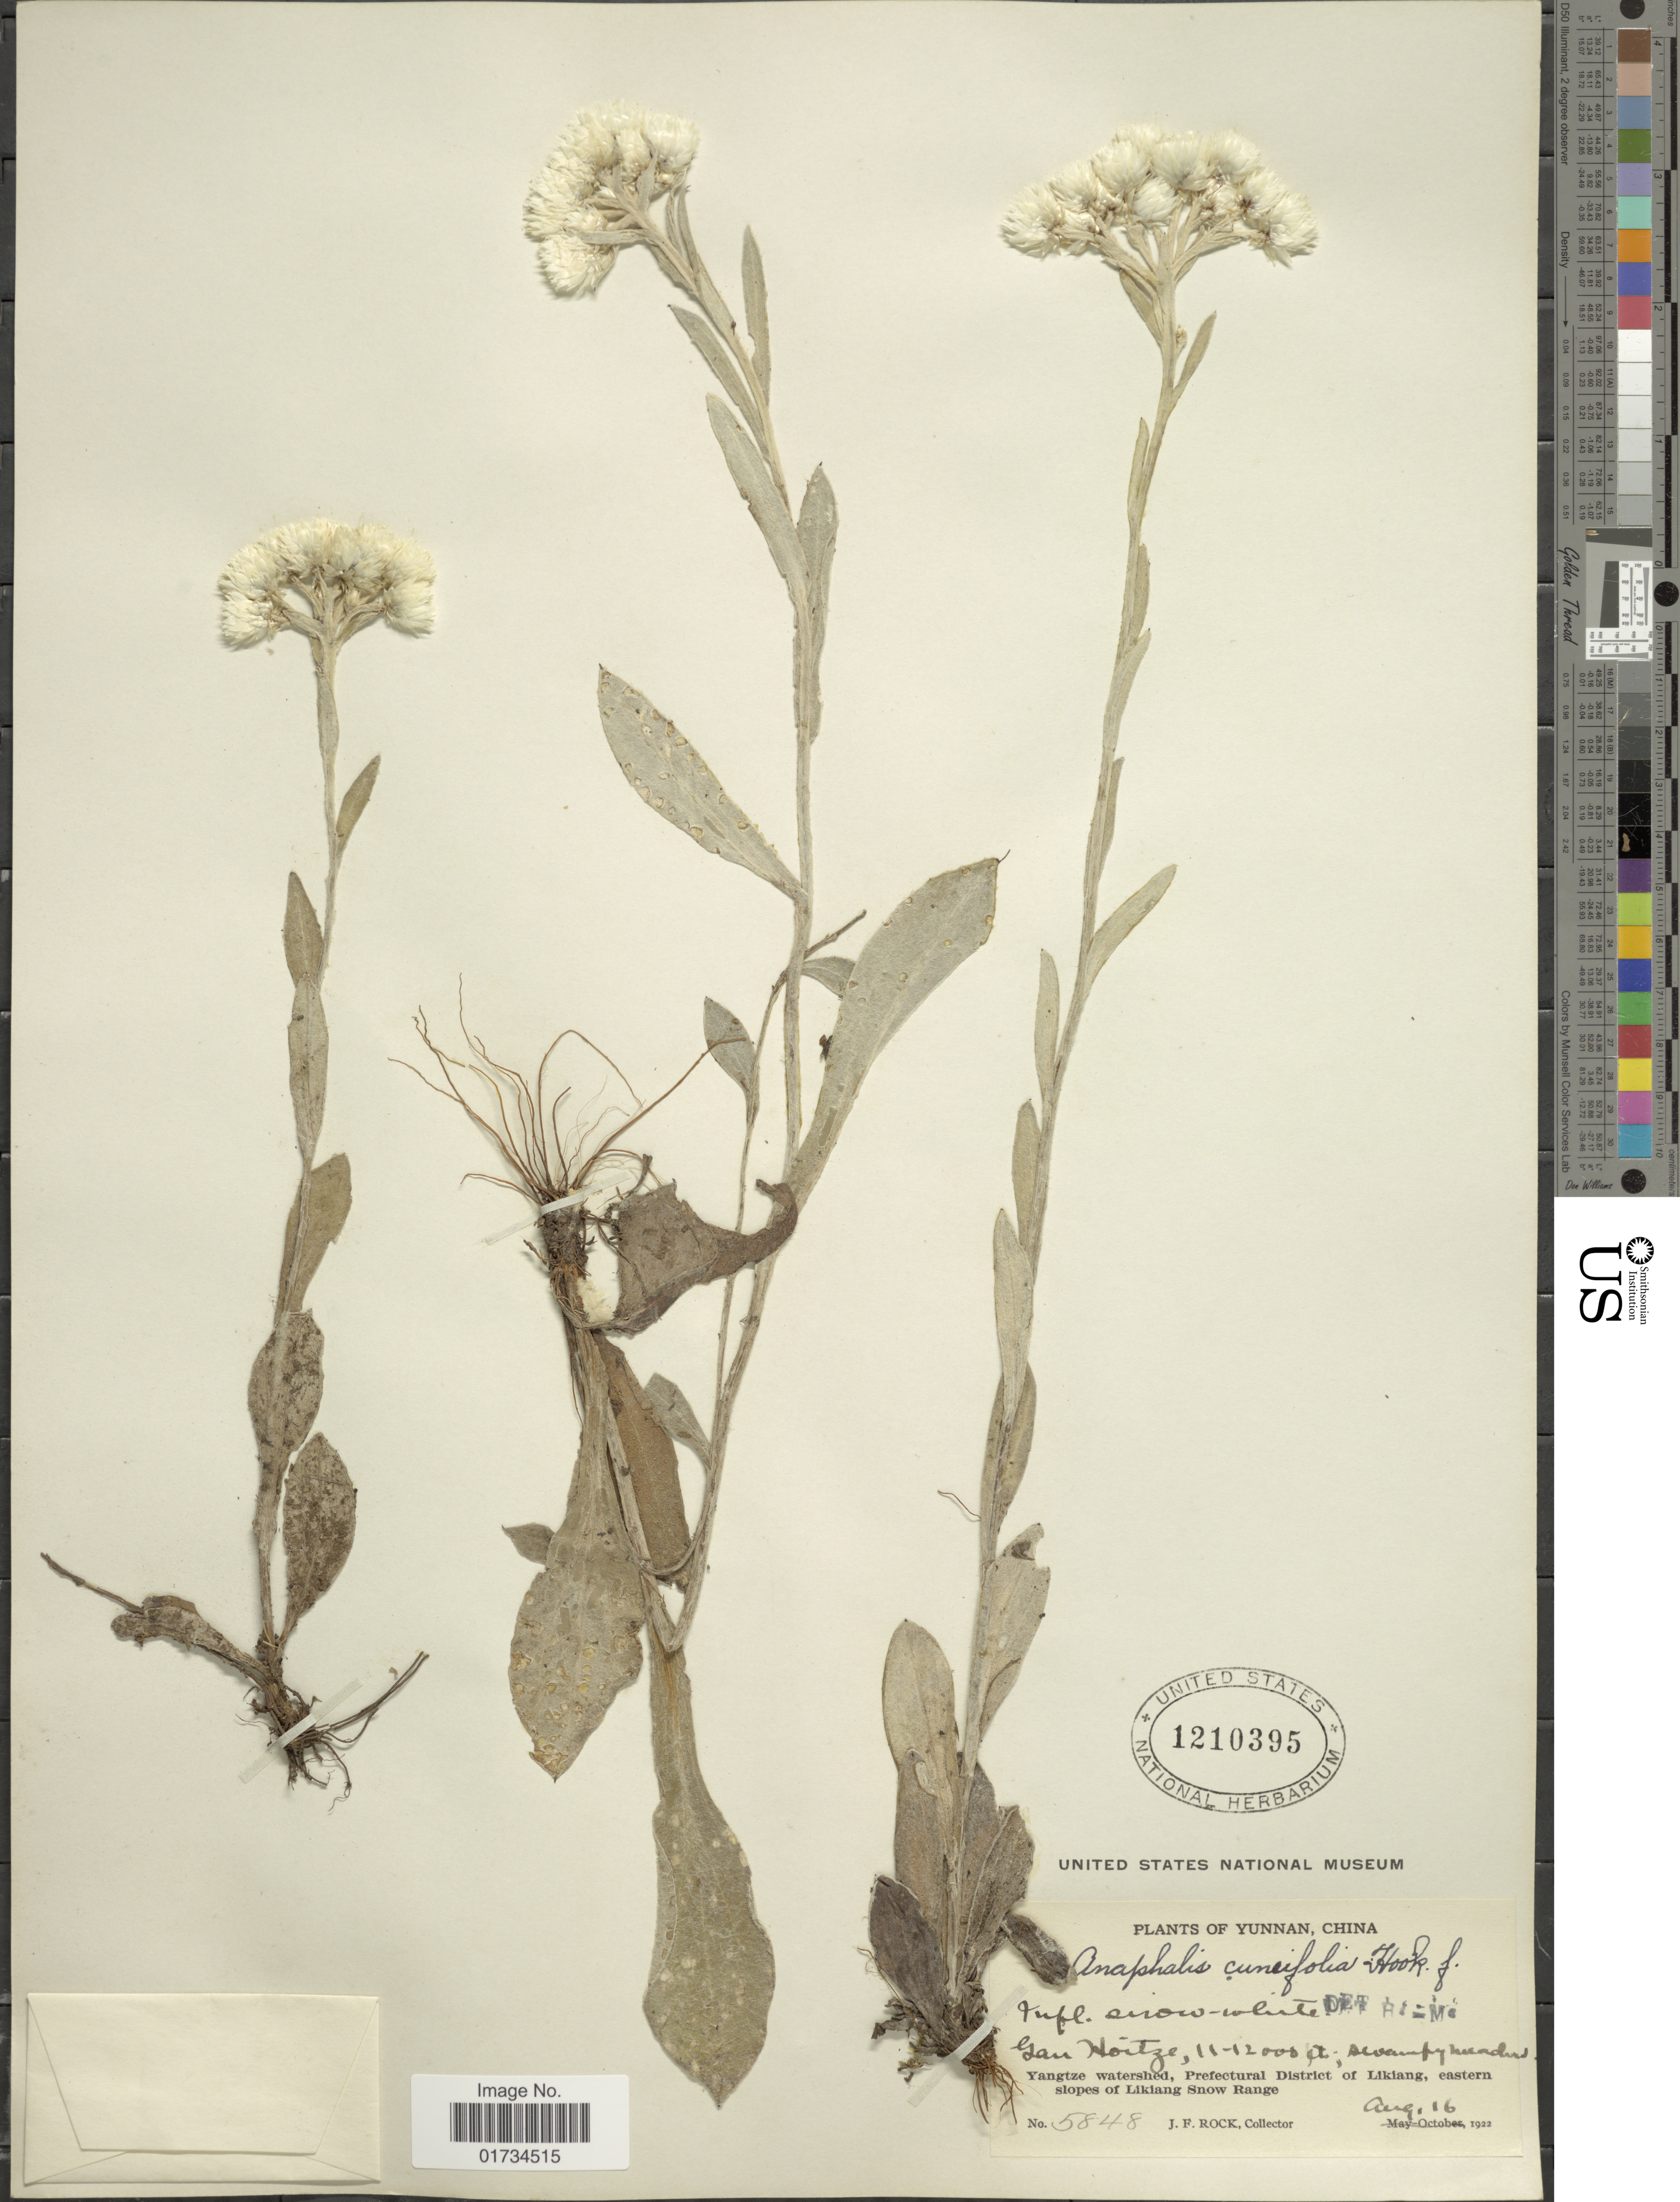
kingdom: Plantae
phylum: Tracheophyta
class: Magnoliopsida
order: Asterales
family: Asteraceae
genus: Anaphalis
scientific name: Anaphalis cuneifolia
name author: Hook. f.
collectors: J. Rock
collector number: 5848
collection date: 1922-08-16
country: China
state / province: Yunnan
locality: Yunnan, China. Gau Hoitze, Yangtze watershed, Prefectural District of Likiang, eastern slopes of Likiang Snow Range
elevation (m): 3353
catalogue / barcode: US 1210395